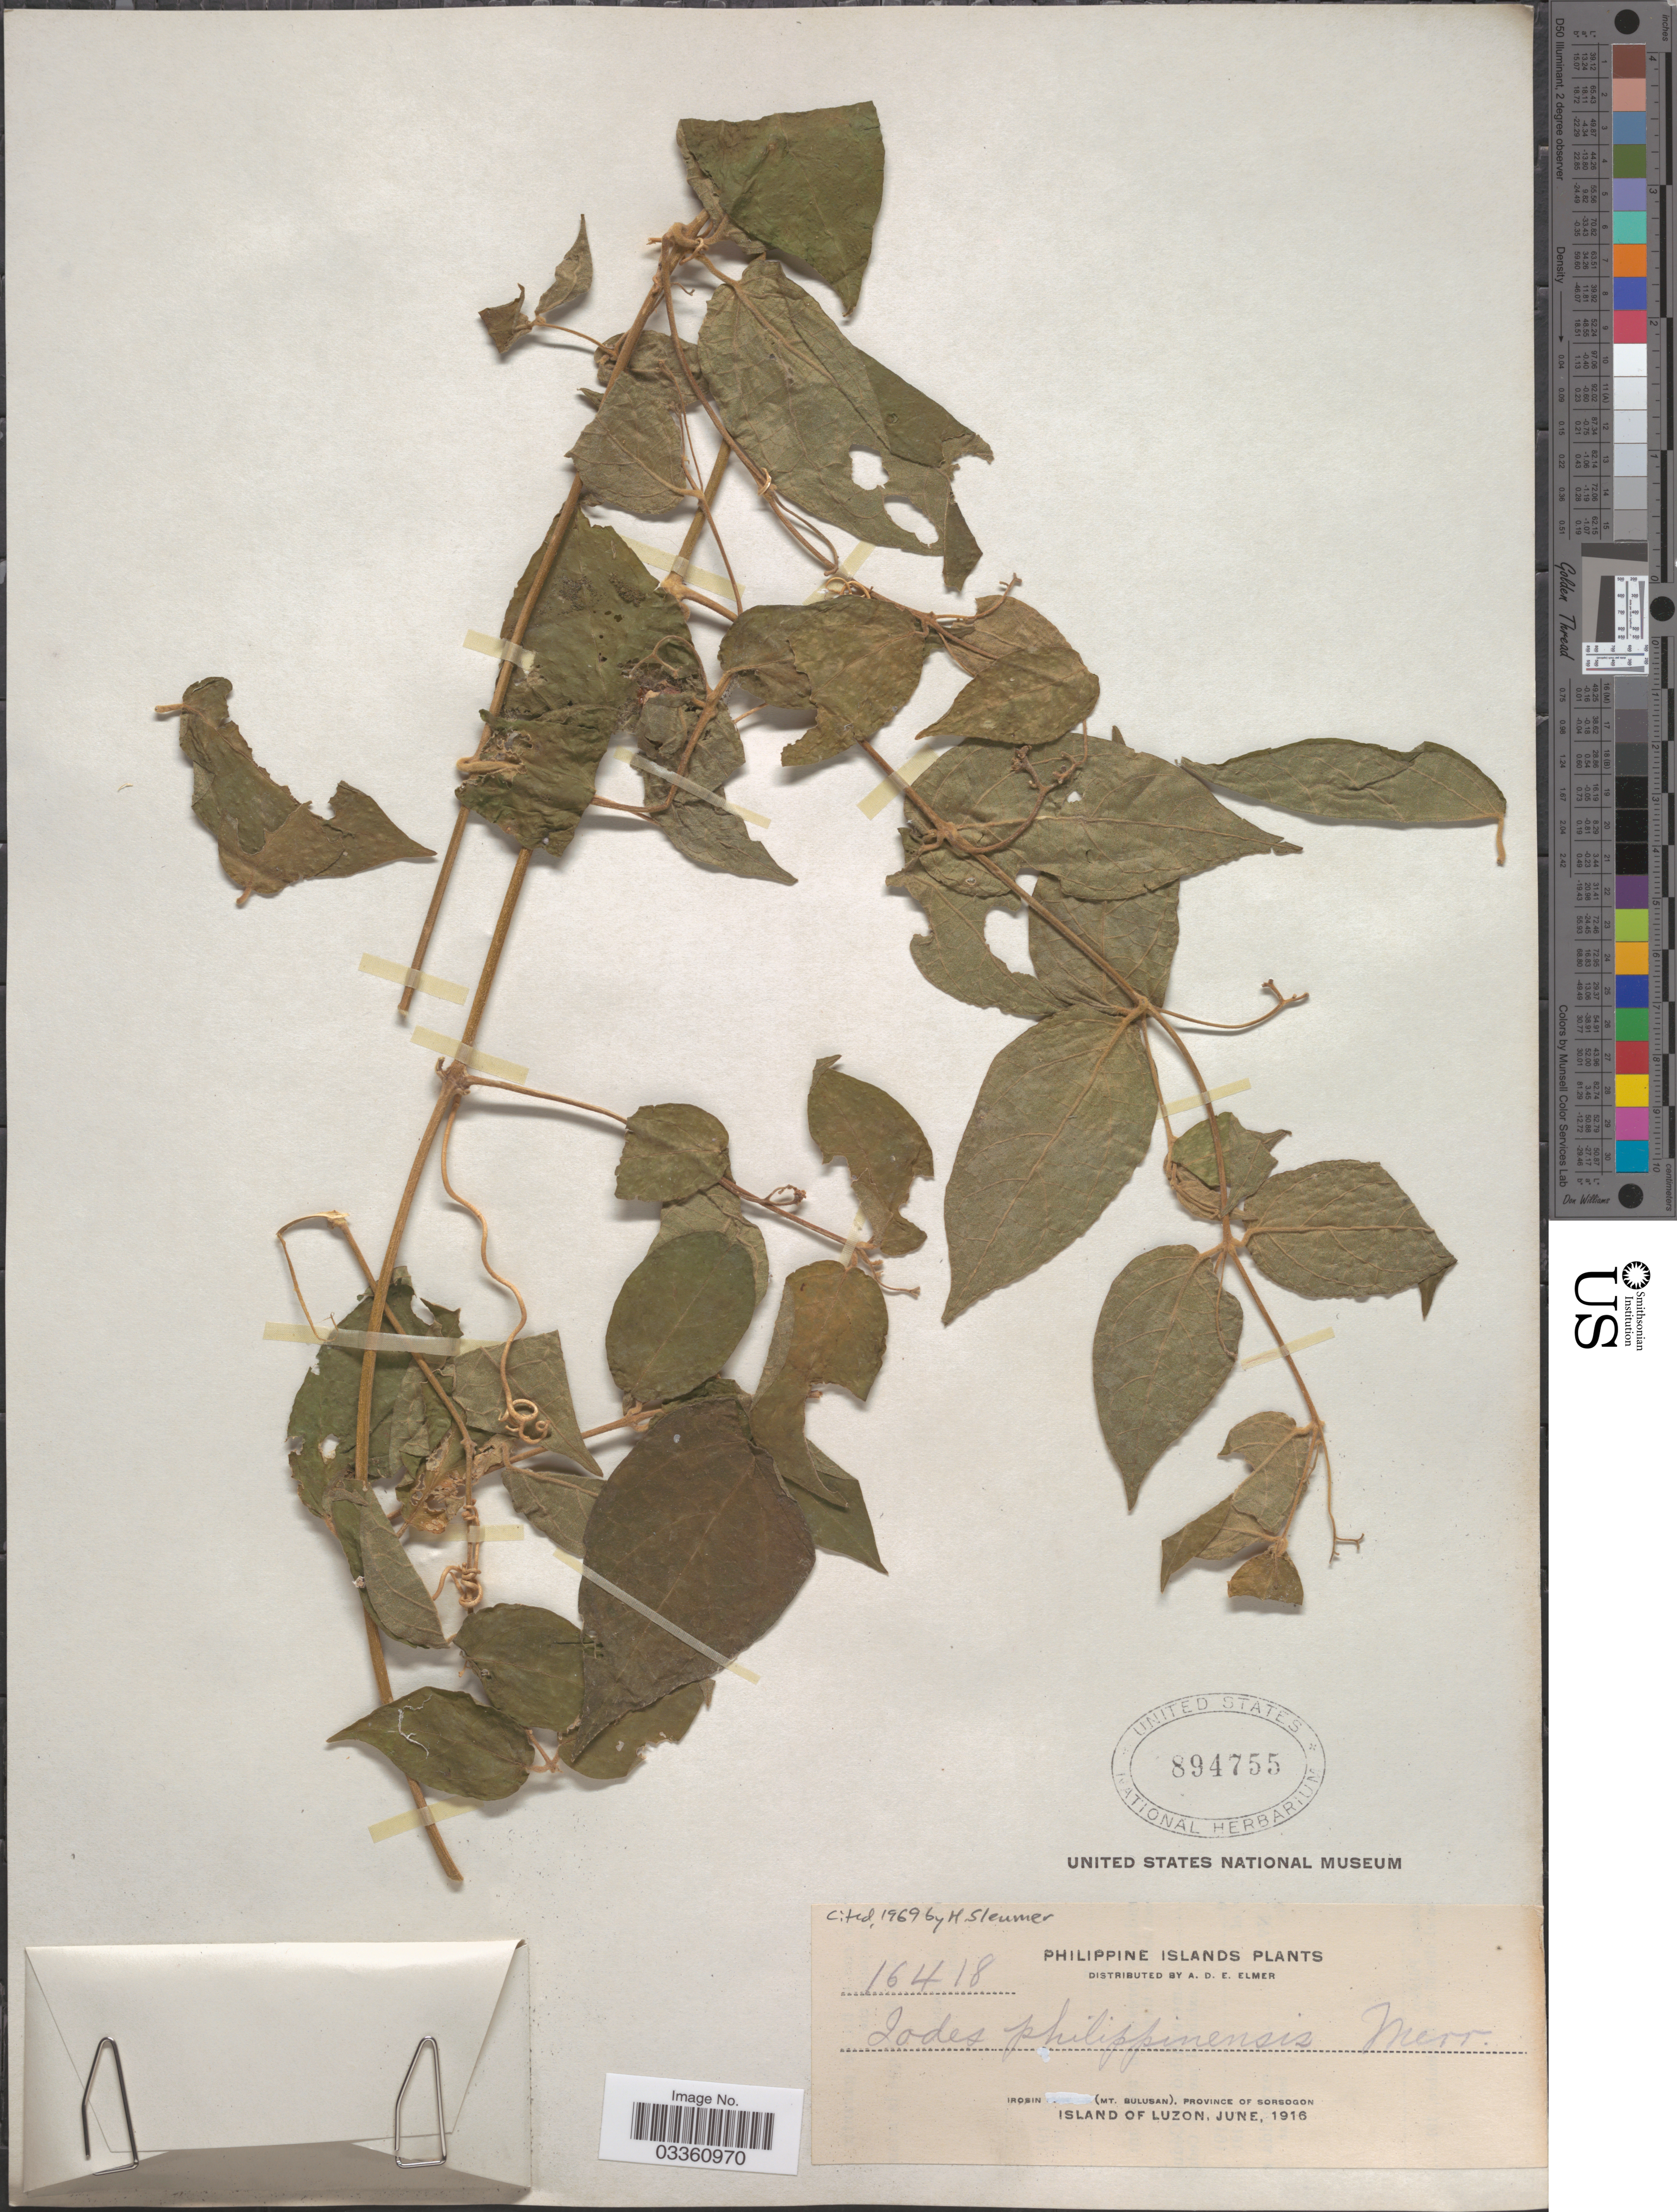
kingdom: Plantae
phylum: Tracheophyta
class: Magnoliopsida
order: Icacinales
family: Icacinaceae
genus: Iodes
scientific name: Iodes philippinensis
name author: Merr.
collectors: A. D. E. Elmer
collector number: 16418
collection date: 1916-06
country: Philippines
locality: Philippine Islands. Irosin (Mt Bulusan), Province of Sorsogon. Island of Luzon.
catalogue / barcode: US 894755